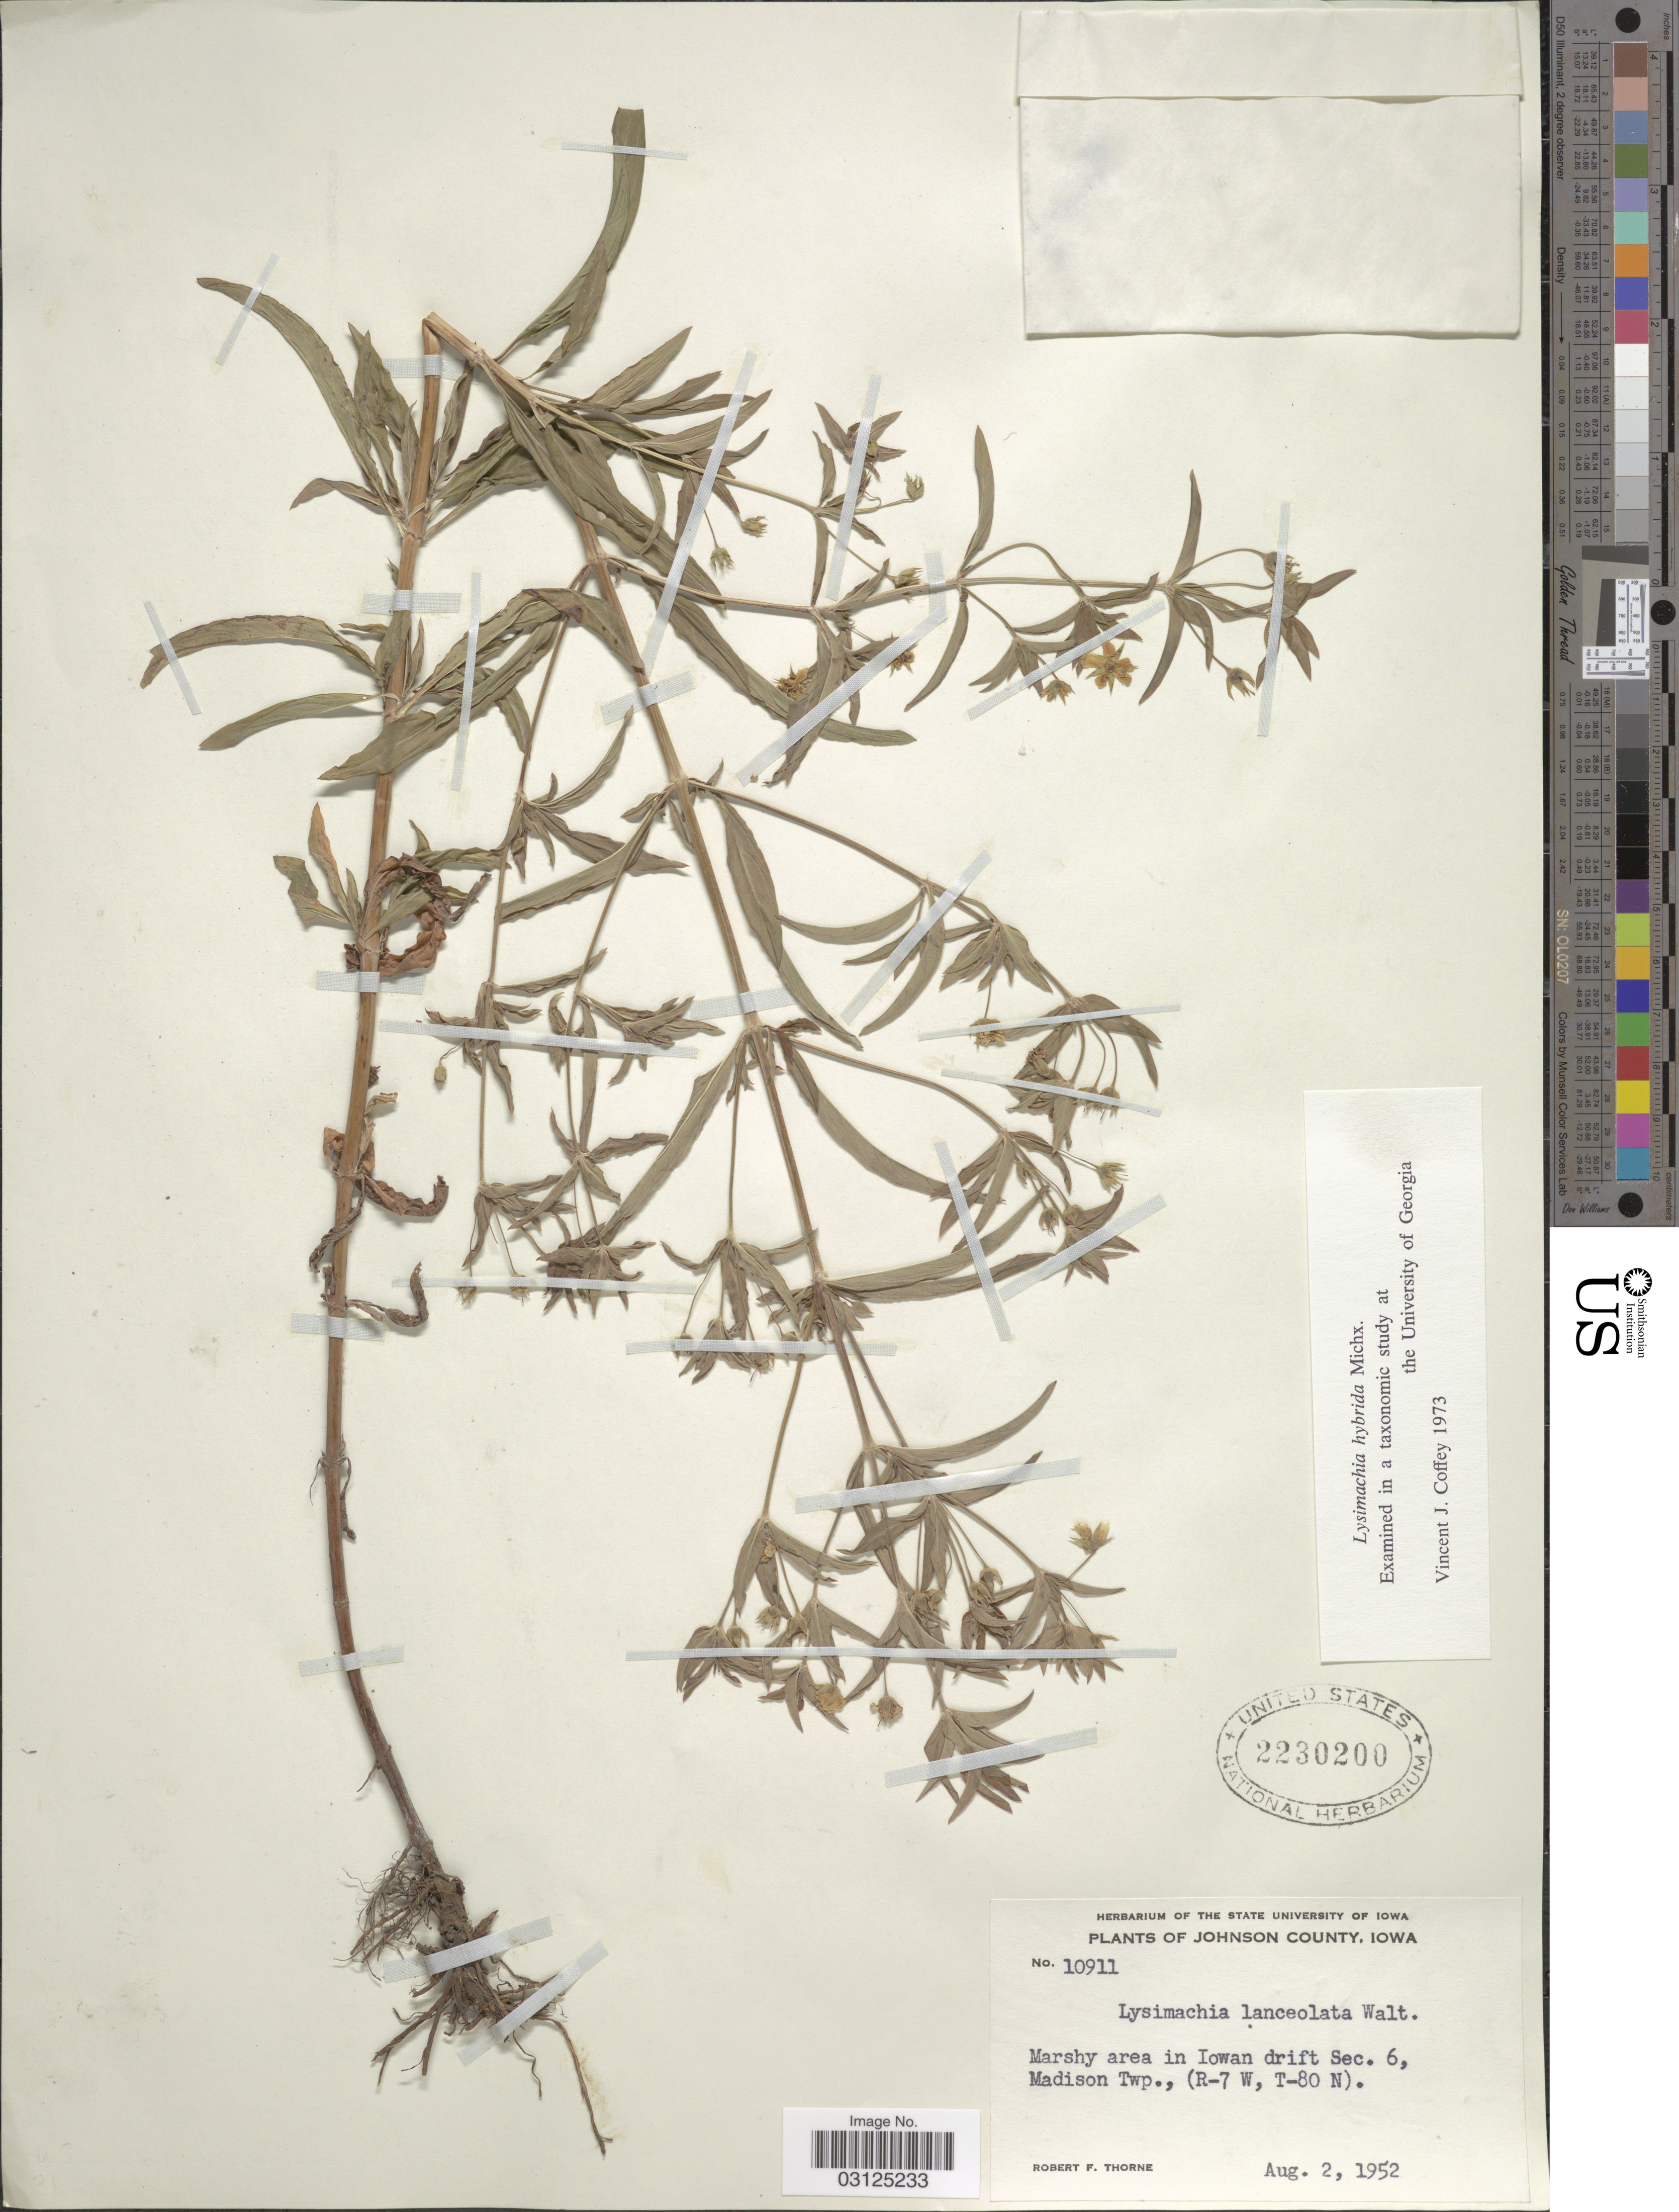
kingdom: Plantae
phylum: Tracheophyta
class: Magnoliopsida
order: Ericales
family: Primulaceae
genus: Lysimachia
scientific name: Lysimachia hybrida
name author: Michx.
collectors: R. F. Thorne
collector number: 10911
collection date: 1952-08-02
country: United States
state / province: Iowa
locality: Johnson County. Marshy area in Iowan drift Sec. 6, Madison Twp., (R-7 W, T-80 N).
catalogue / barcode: US 2230200